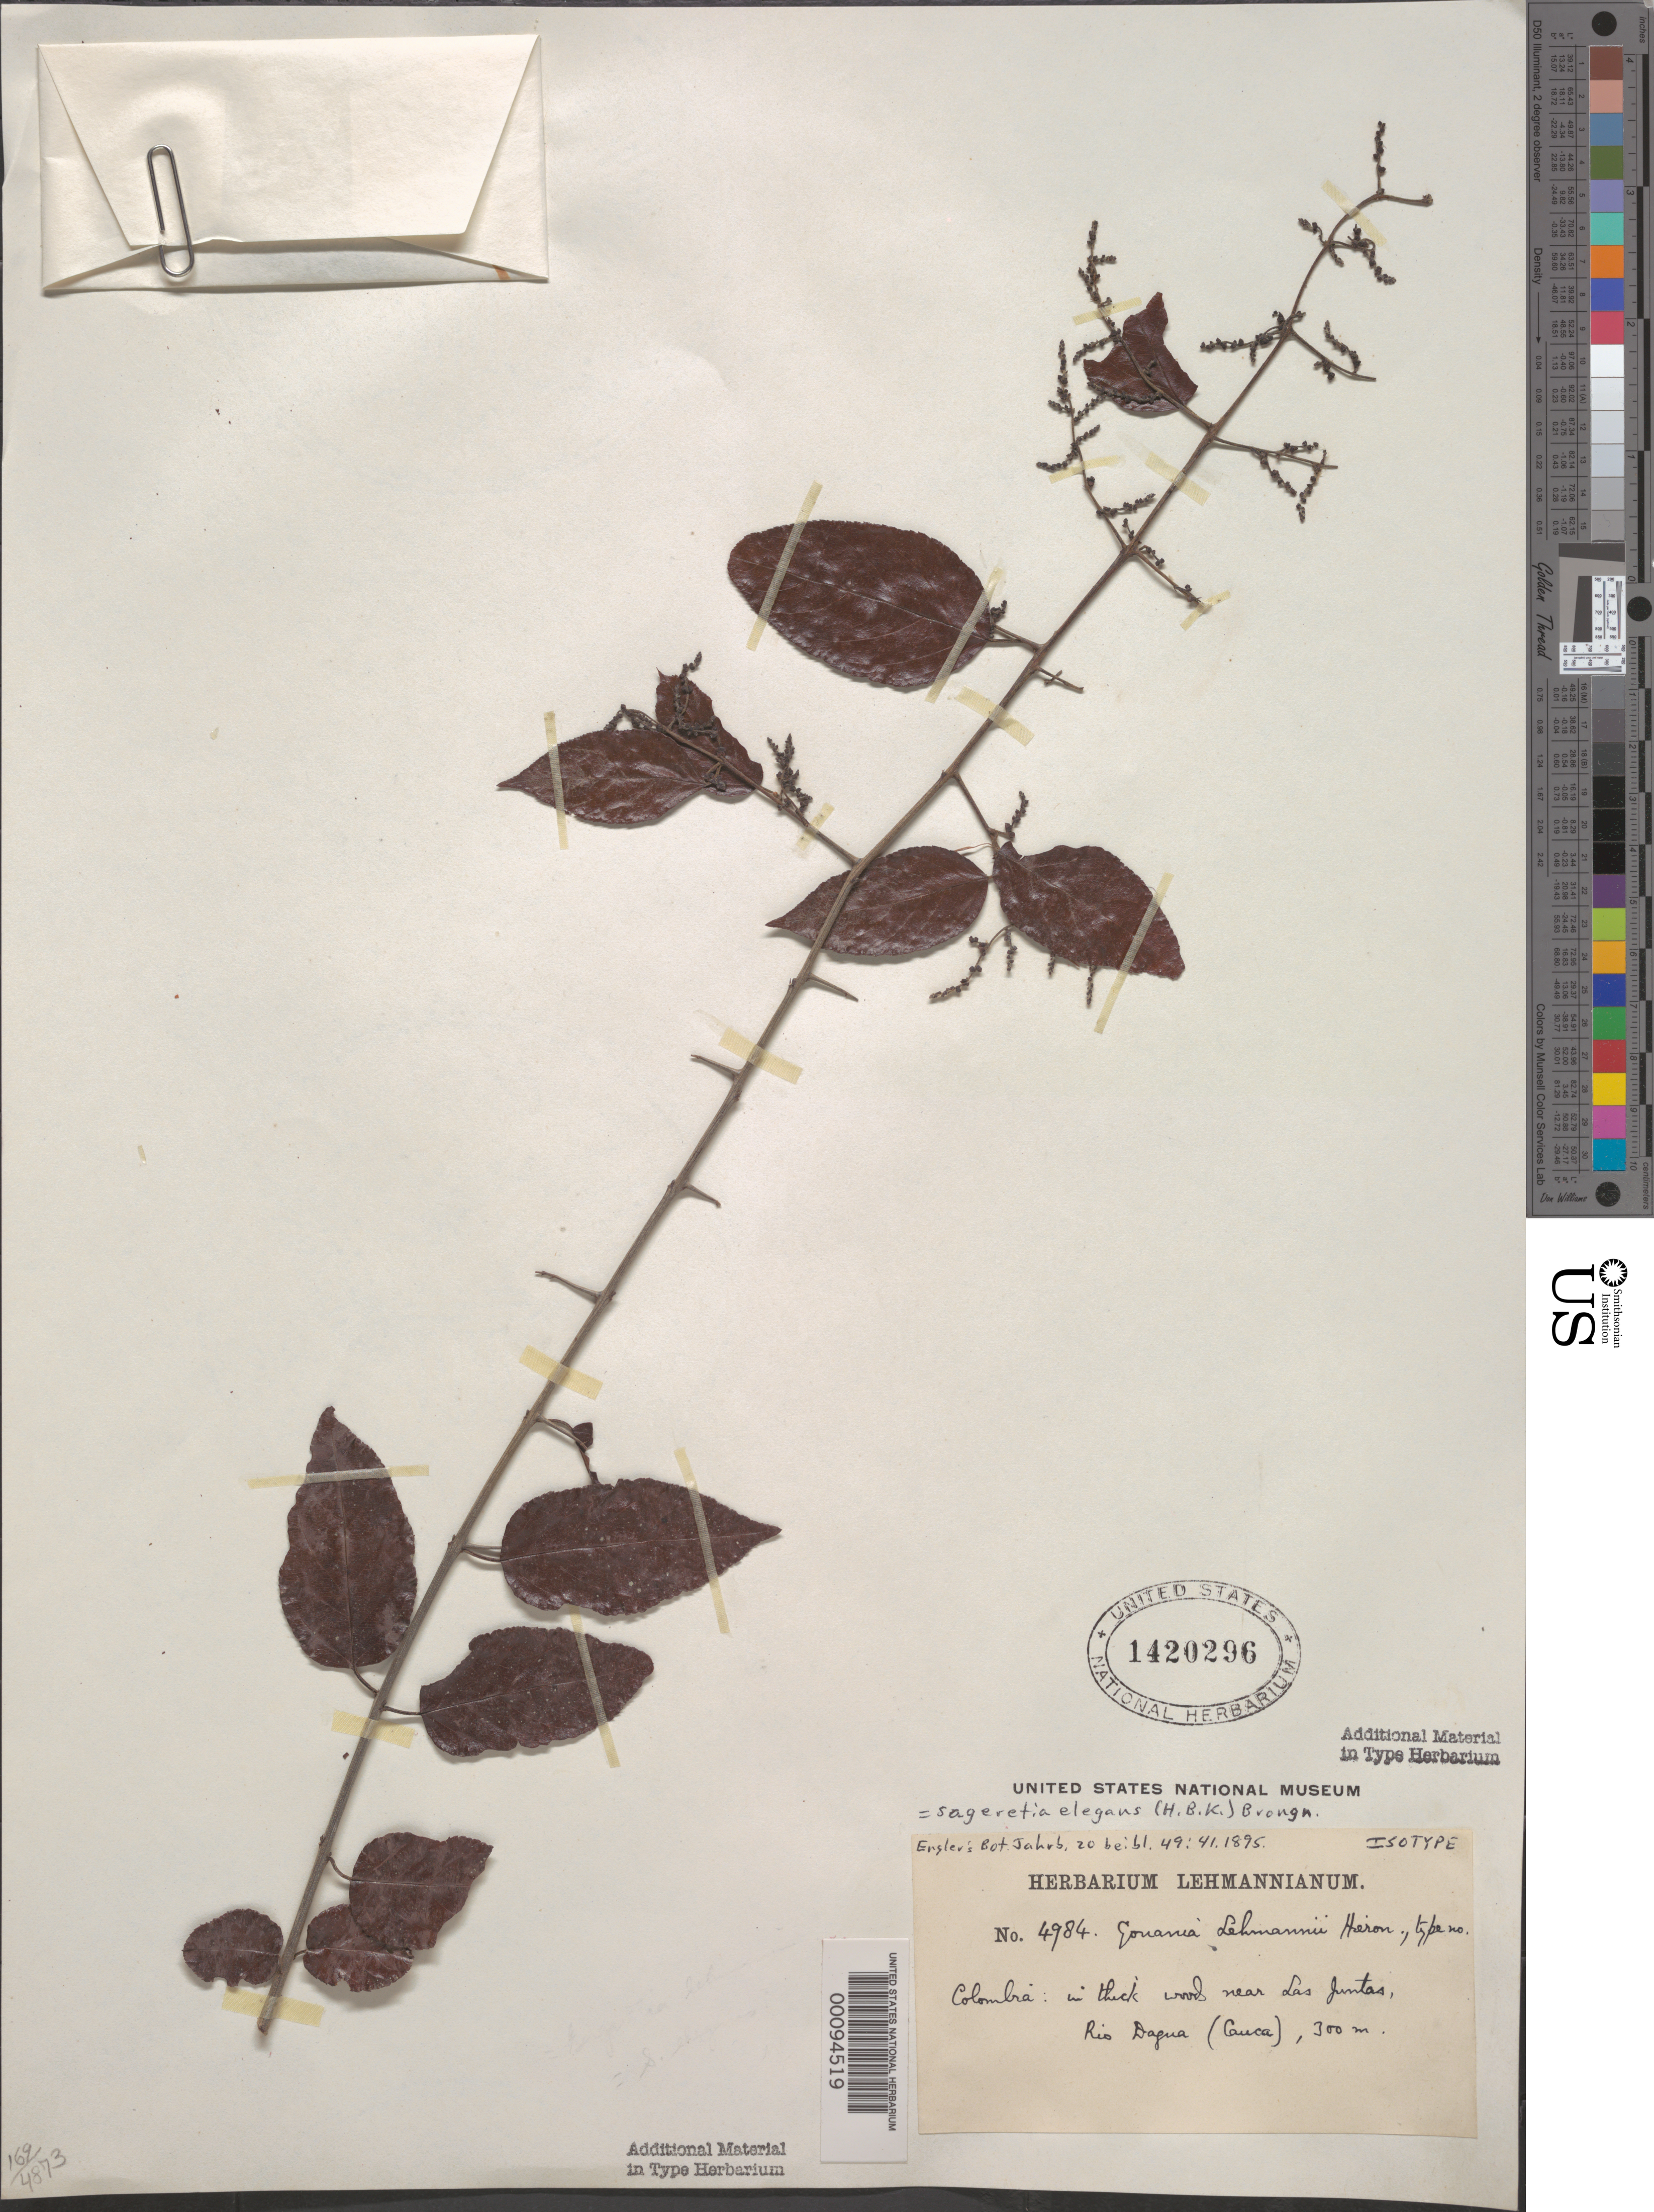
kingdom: Plantae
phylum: Tracheophyta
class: Magnoliopsida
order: Rosales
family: Rhamnaceae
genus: Gouania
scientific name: Gouania lehmannii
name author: Hieron.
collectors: F. C. Lehmann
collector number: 4984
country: Colombia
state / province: Cauca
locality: Near las Juntas, Rio Dagua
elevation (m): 300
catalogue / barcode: US 1420296